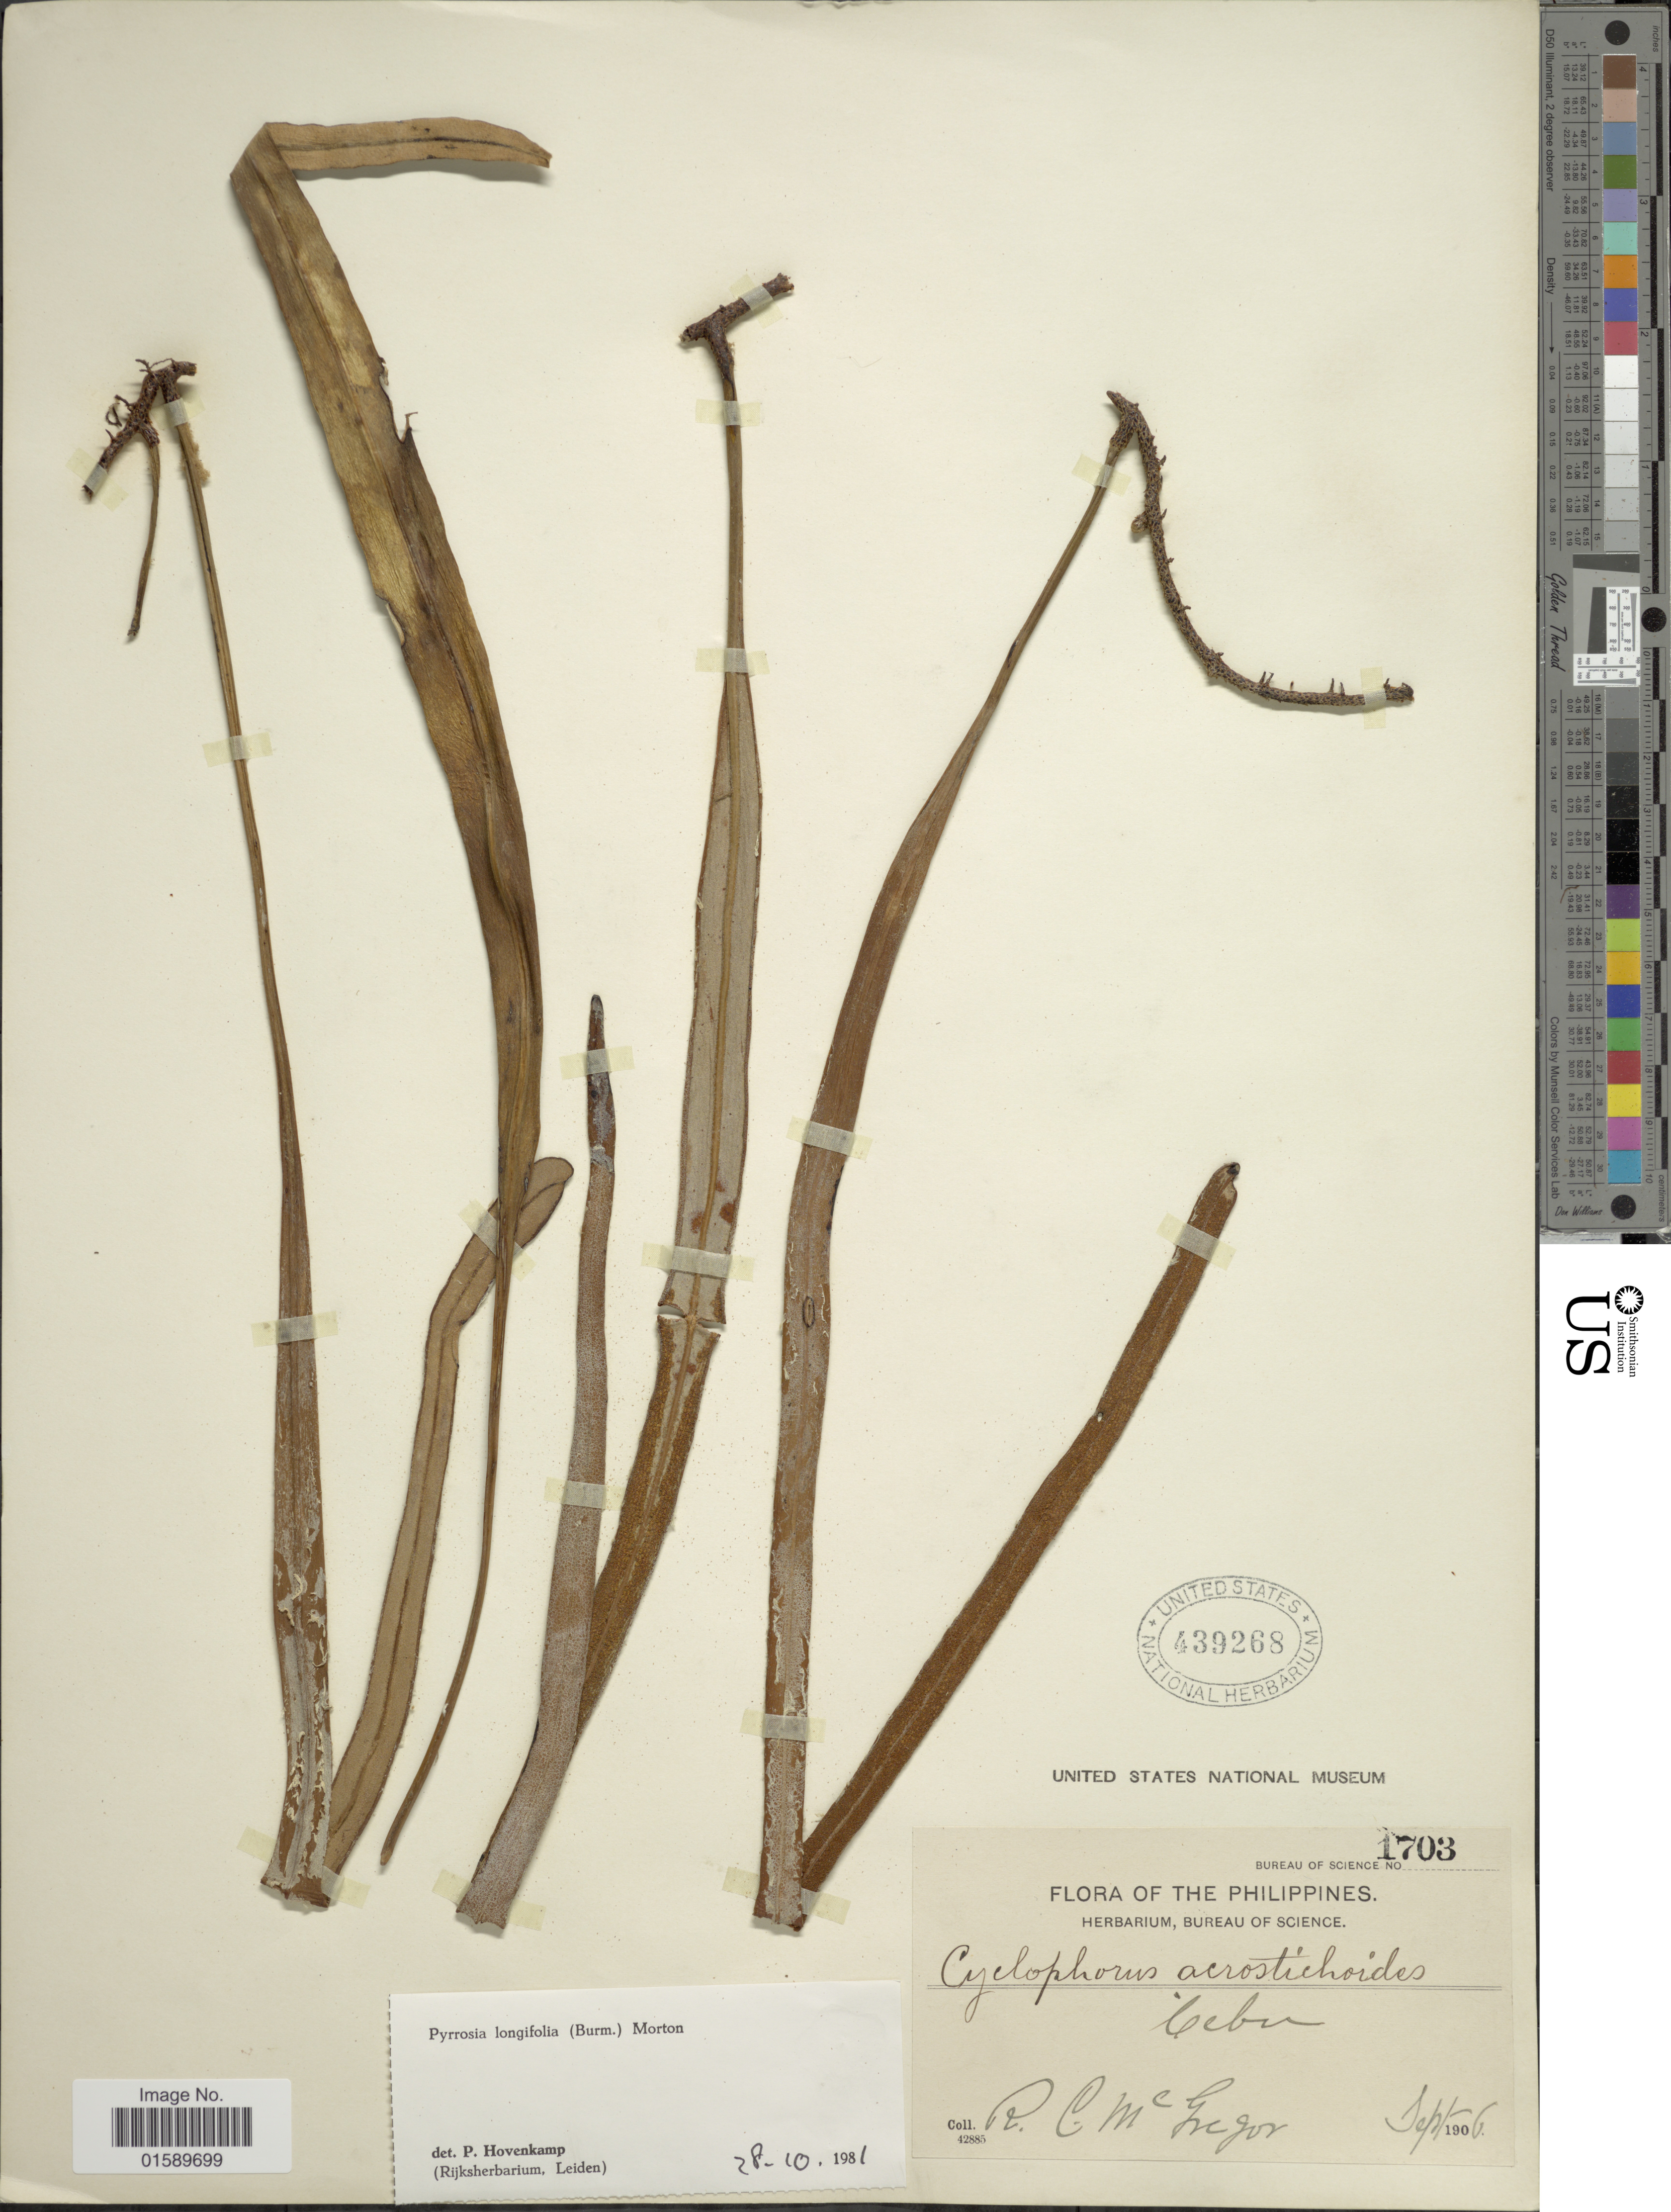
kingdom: Plantae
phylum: Tracheophyta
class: Polypodiopsida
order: Polypodiales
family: Polypodiaceae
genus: Pyrrosia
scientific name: Pyrrosia longifolia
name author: (Burm. f.) C.V. Morton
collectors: R. C. McGregor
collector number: Bureau of science 1703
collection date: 1906-09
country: Philippines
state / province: Central Visayas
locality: Cebu.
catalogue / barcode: US 439268